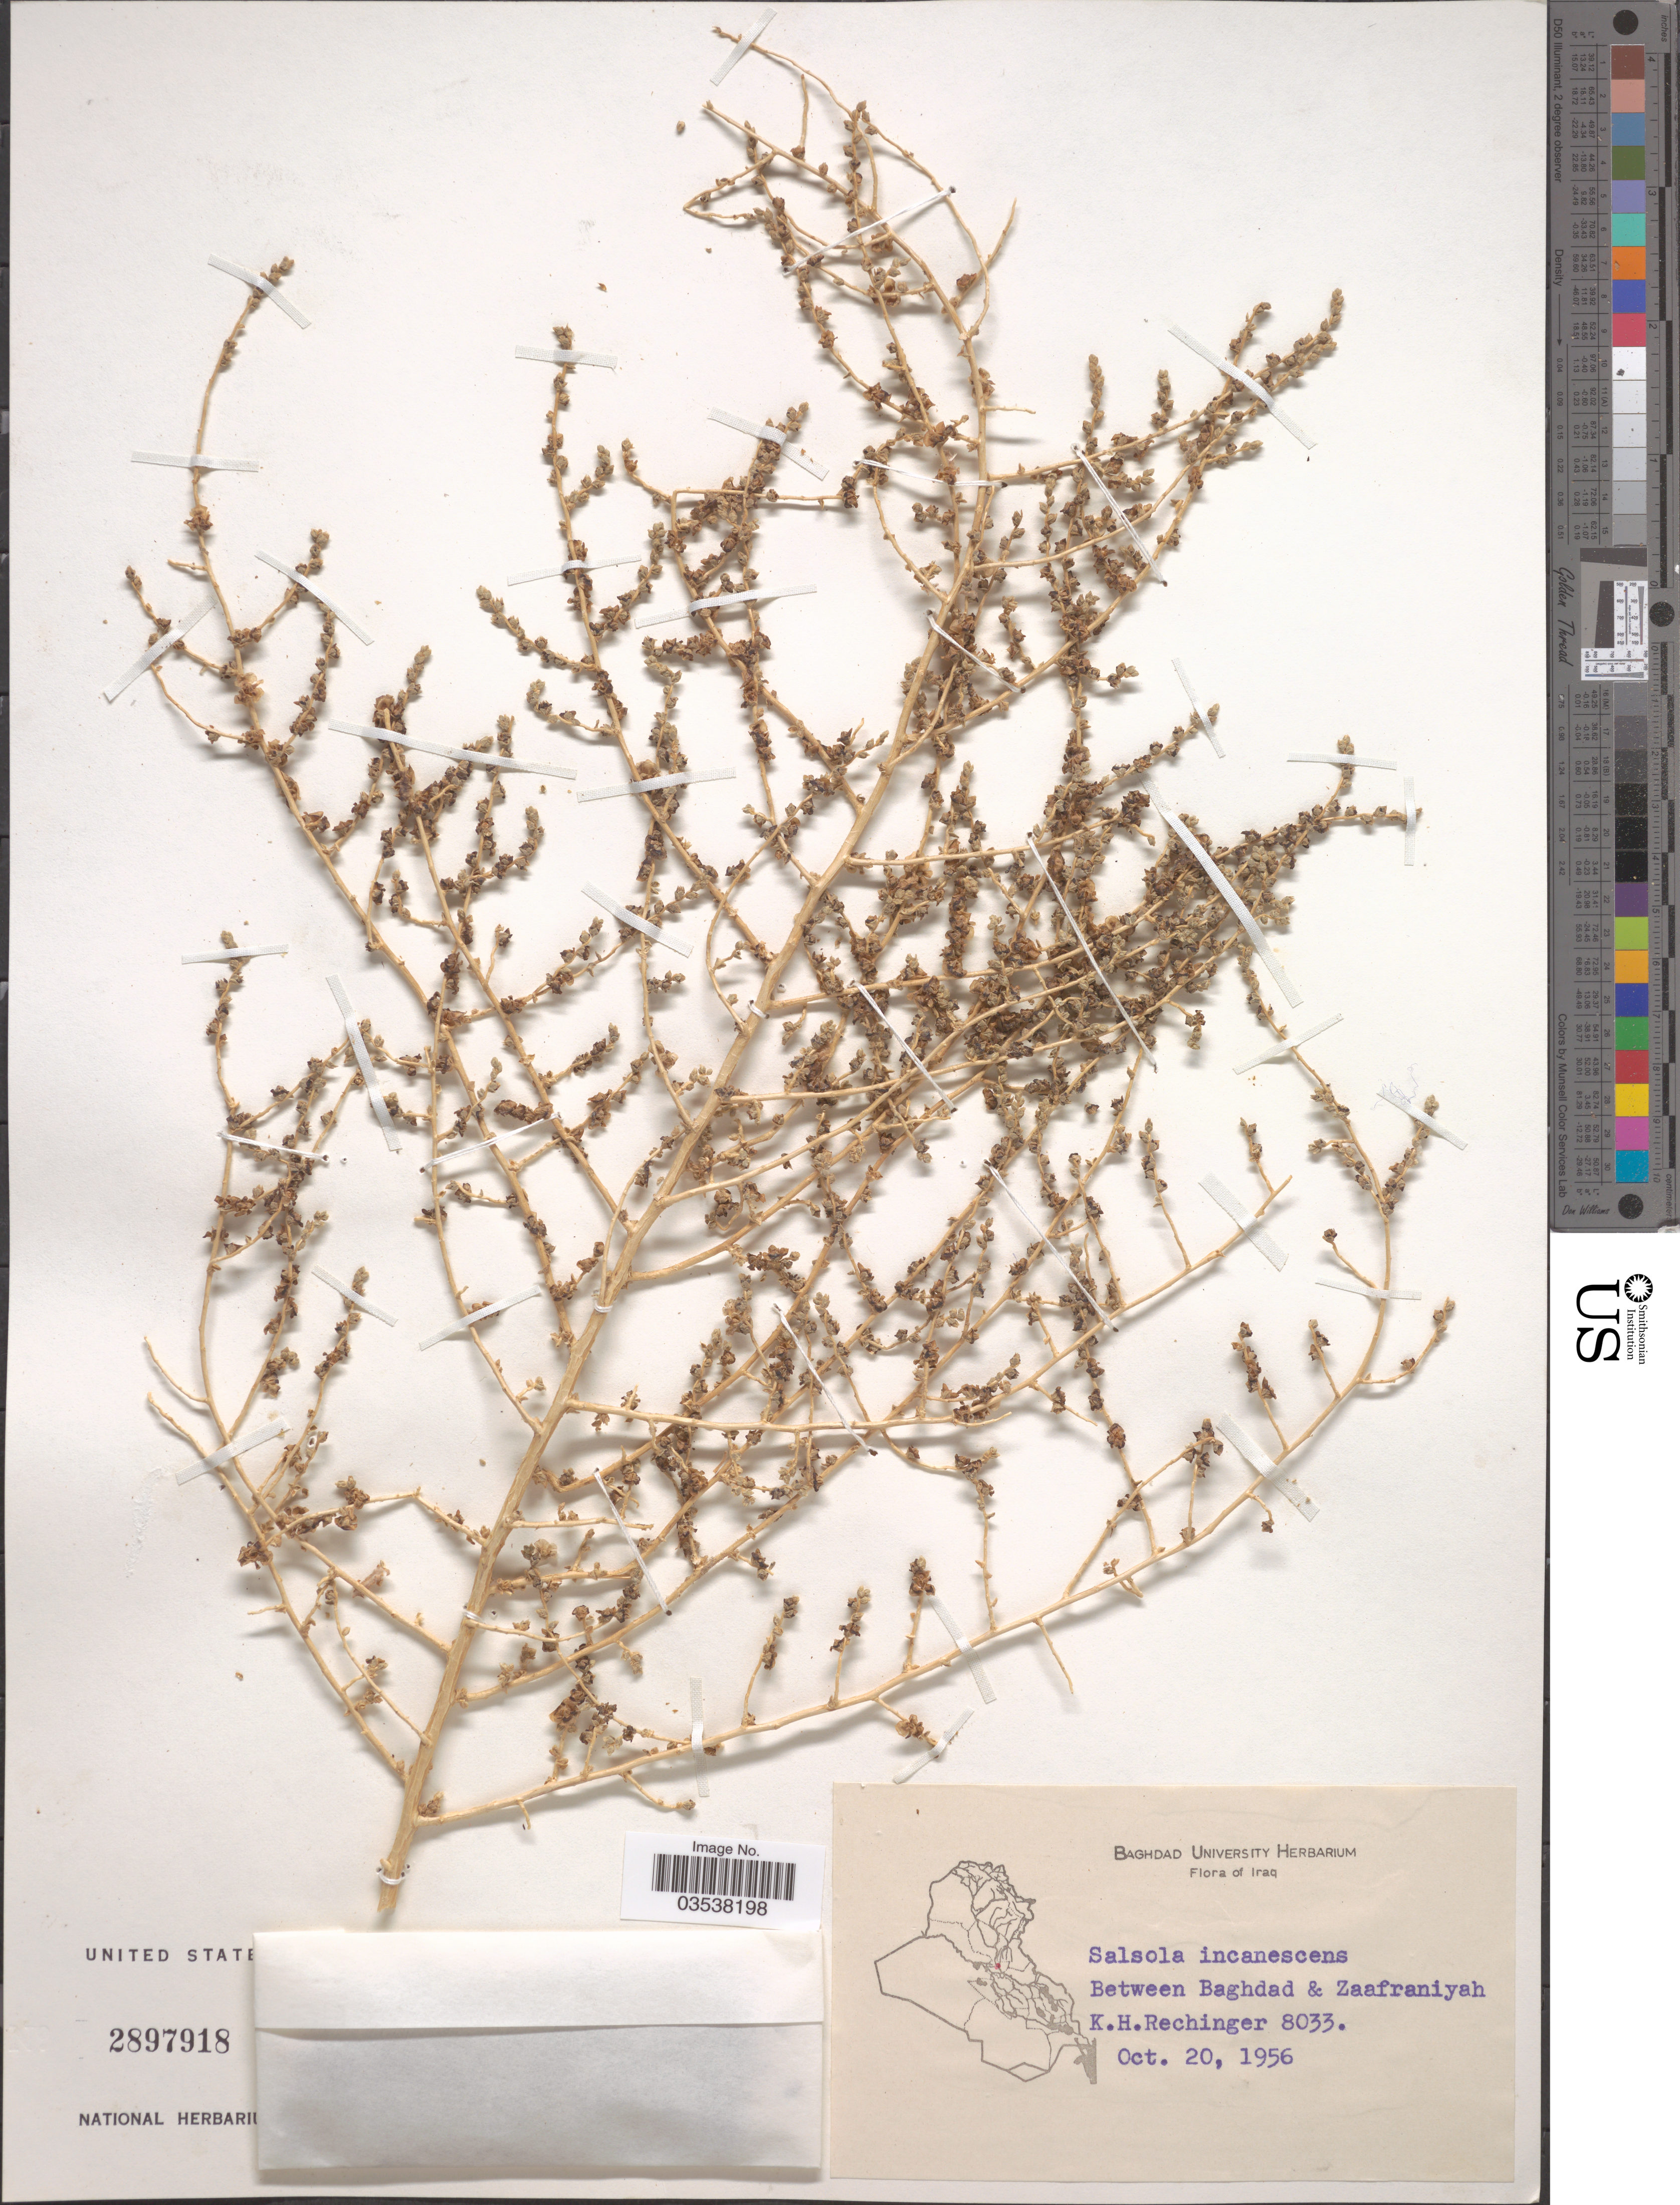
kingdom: Plantae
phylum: Tracheophyta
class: Magnoliopsida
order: Caryophyllales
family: Amaranthaceae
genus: Caroxylon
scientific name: Caroxylon incanescens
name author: (C.A. Mey.) Akhani & Roalson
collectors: K. H. Rechinger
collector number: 8033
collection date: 1956-10-20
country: Iraq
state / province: Baghdad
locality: Between Baghdad & Zaafraniyah.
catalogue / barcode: US 2897918